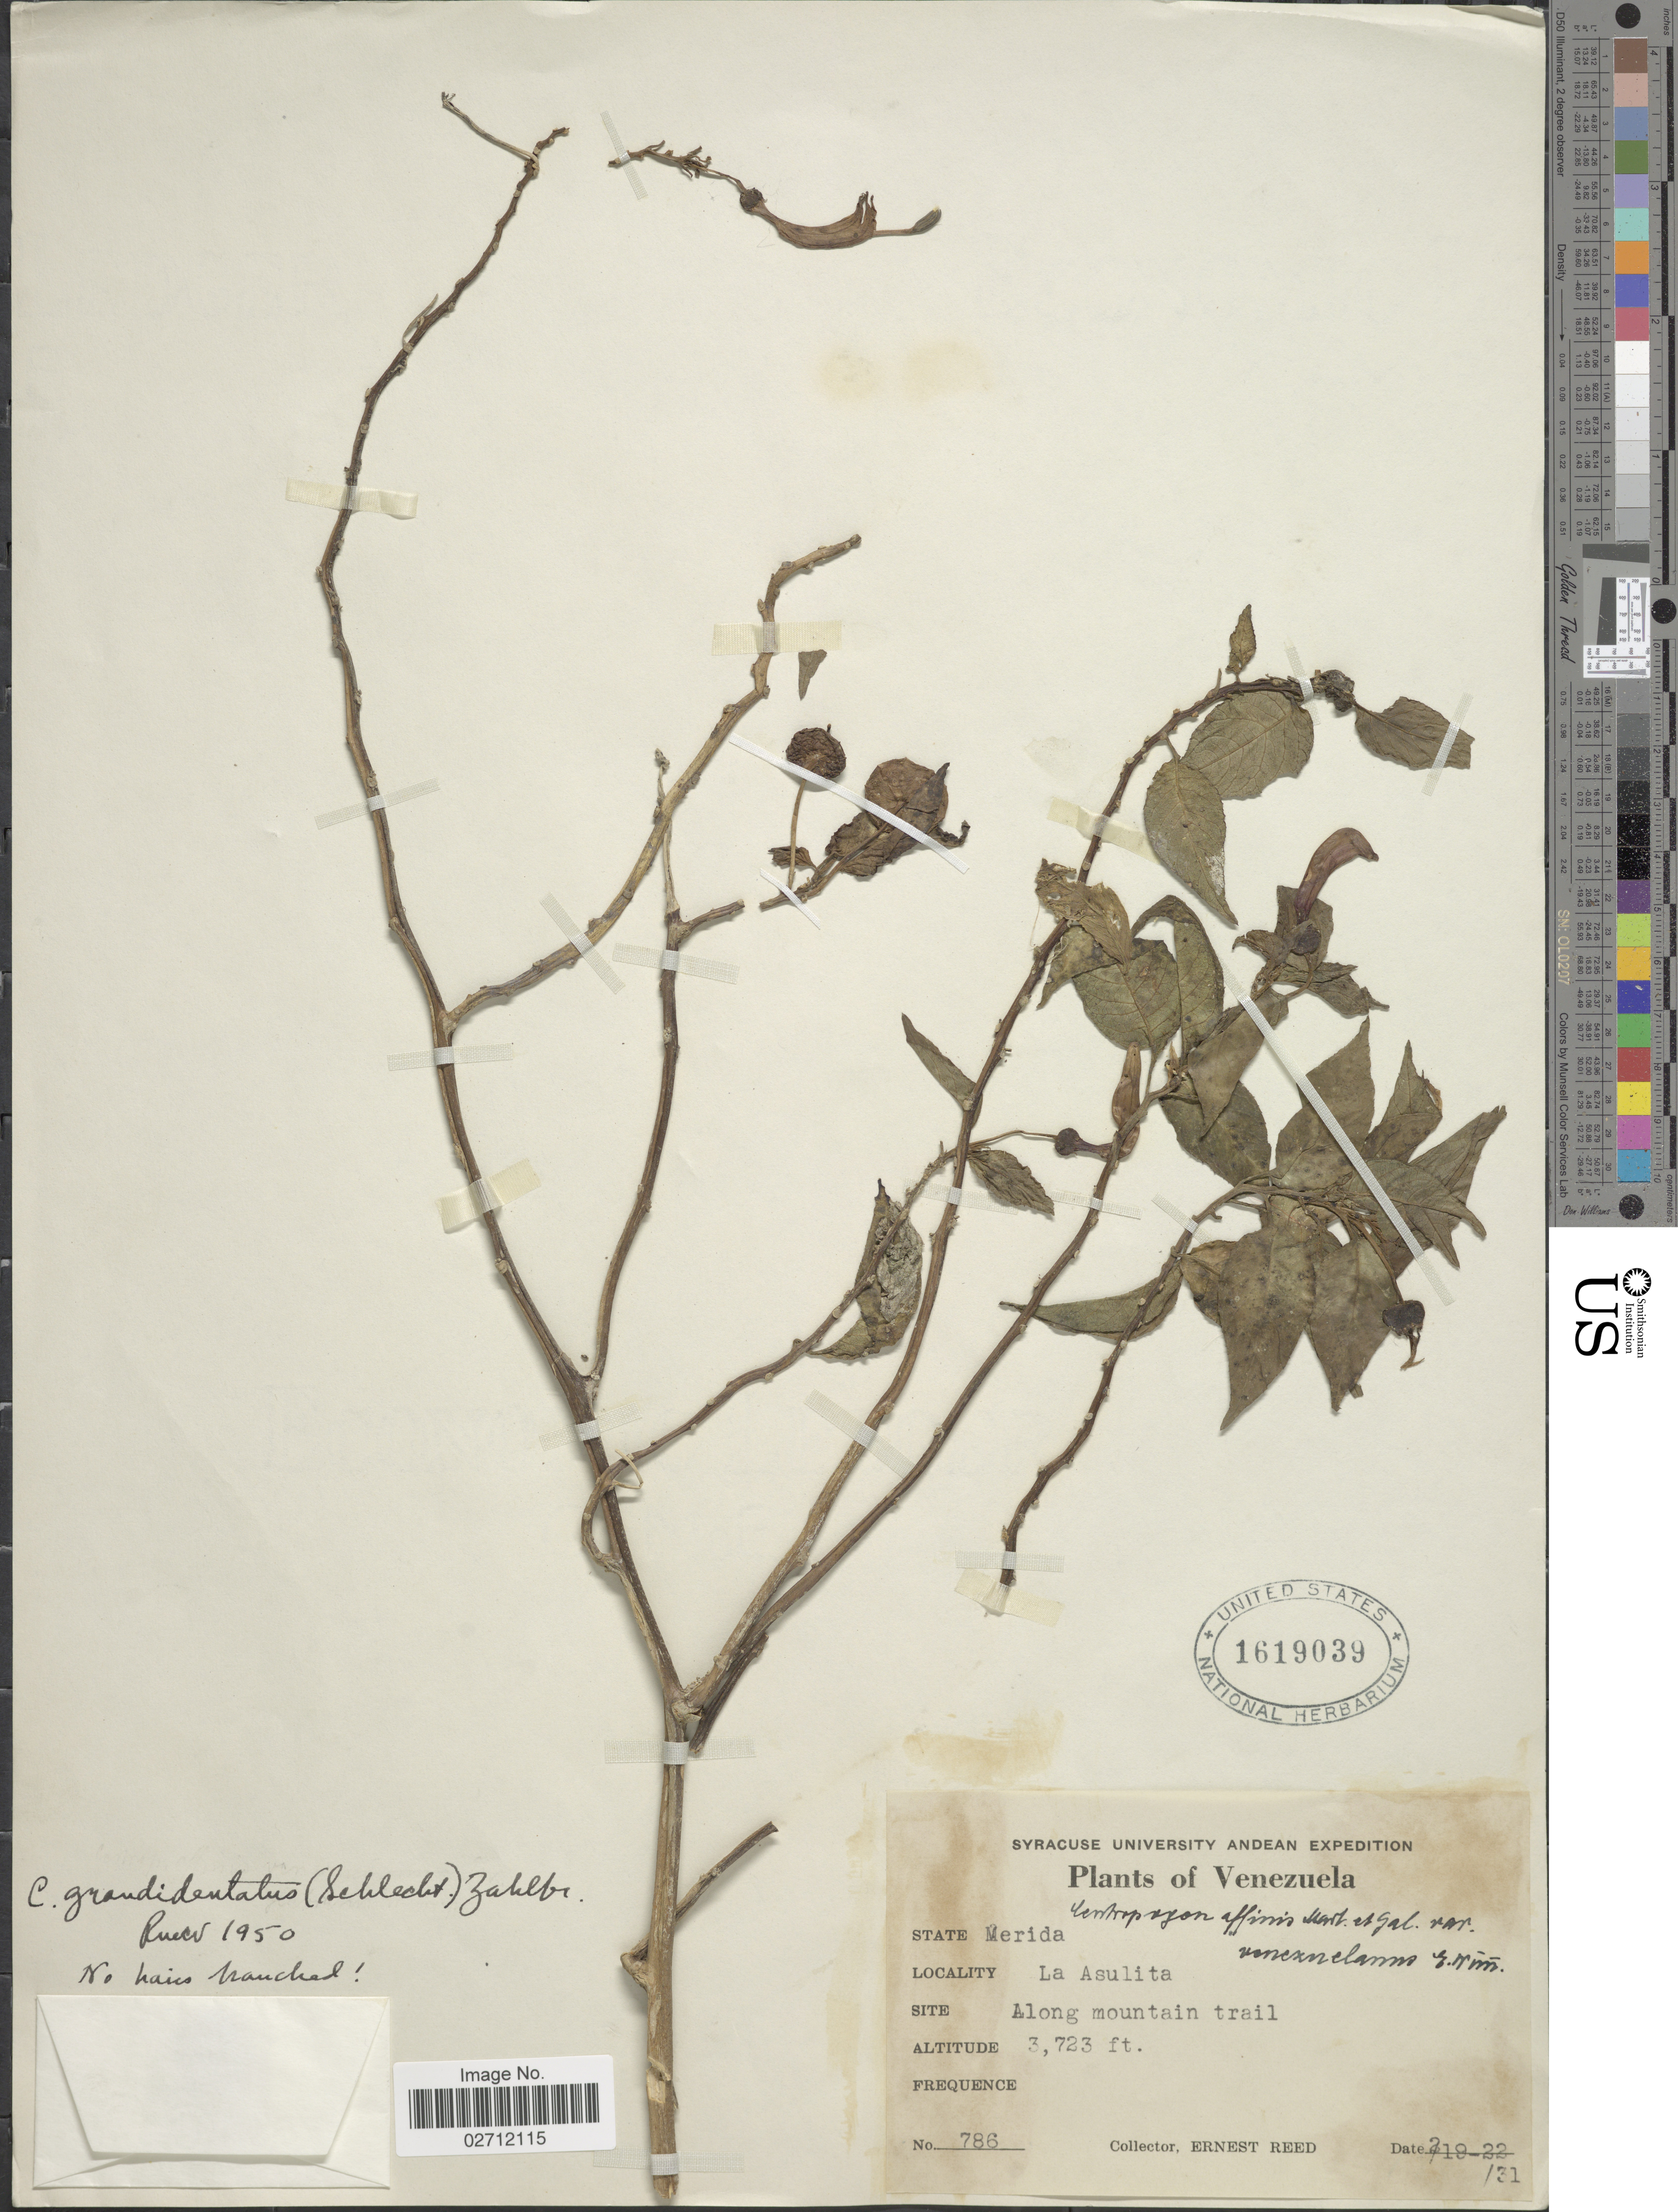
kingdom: Plantae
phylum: Tracheophyta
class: Magnoliopsida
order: Asterales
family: Campanulaceae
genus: Centropogon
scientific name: Centropogon grandidentatus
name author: (Schltdl.) Zahlbr.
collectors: E. Reed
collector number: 786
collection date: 1922-02-19/1931-02-19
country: Venezuela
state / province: Mérida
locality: La Asulita, along mountain trail.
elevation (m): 1135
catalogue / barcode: US 1619039